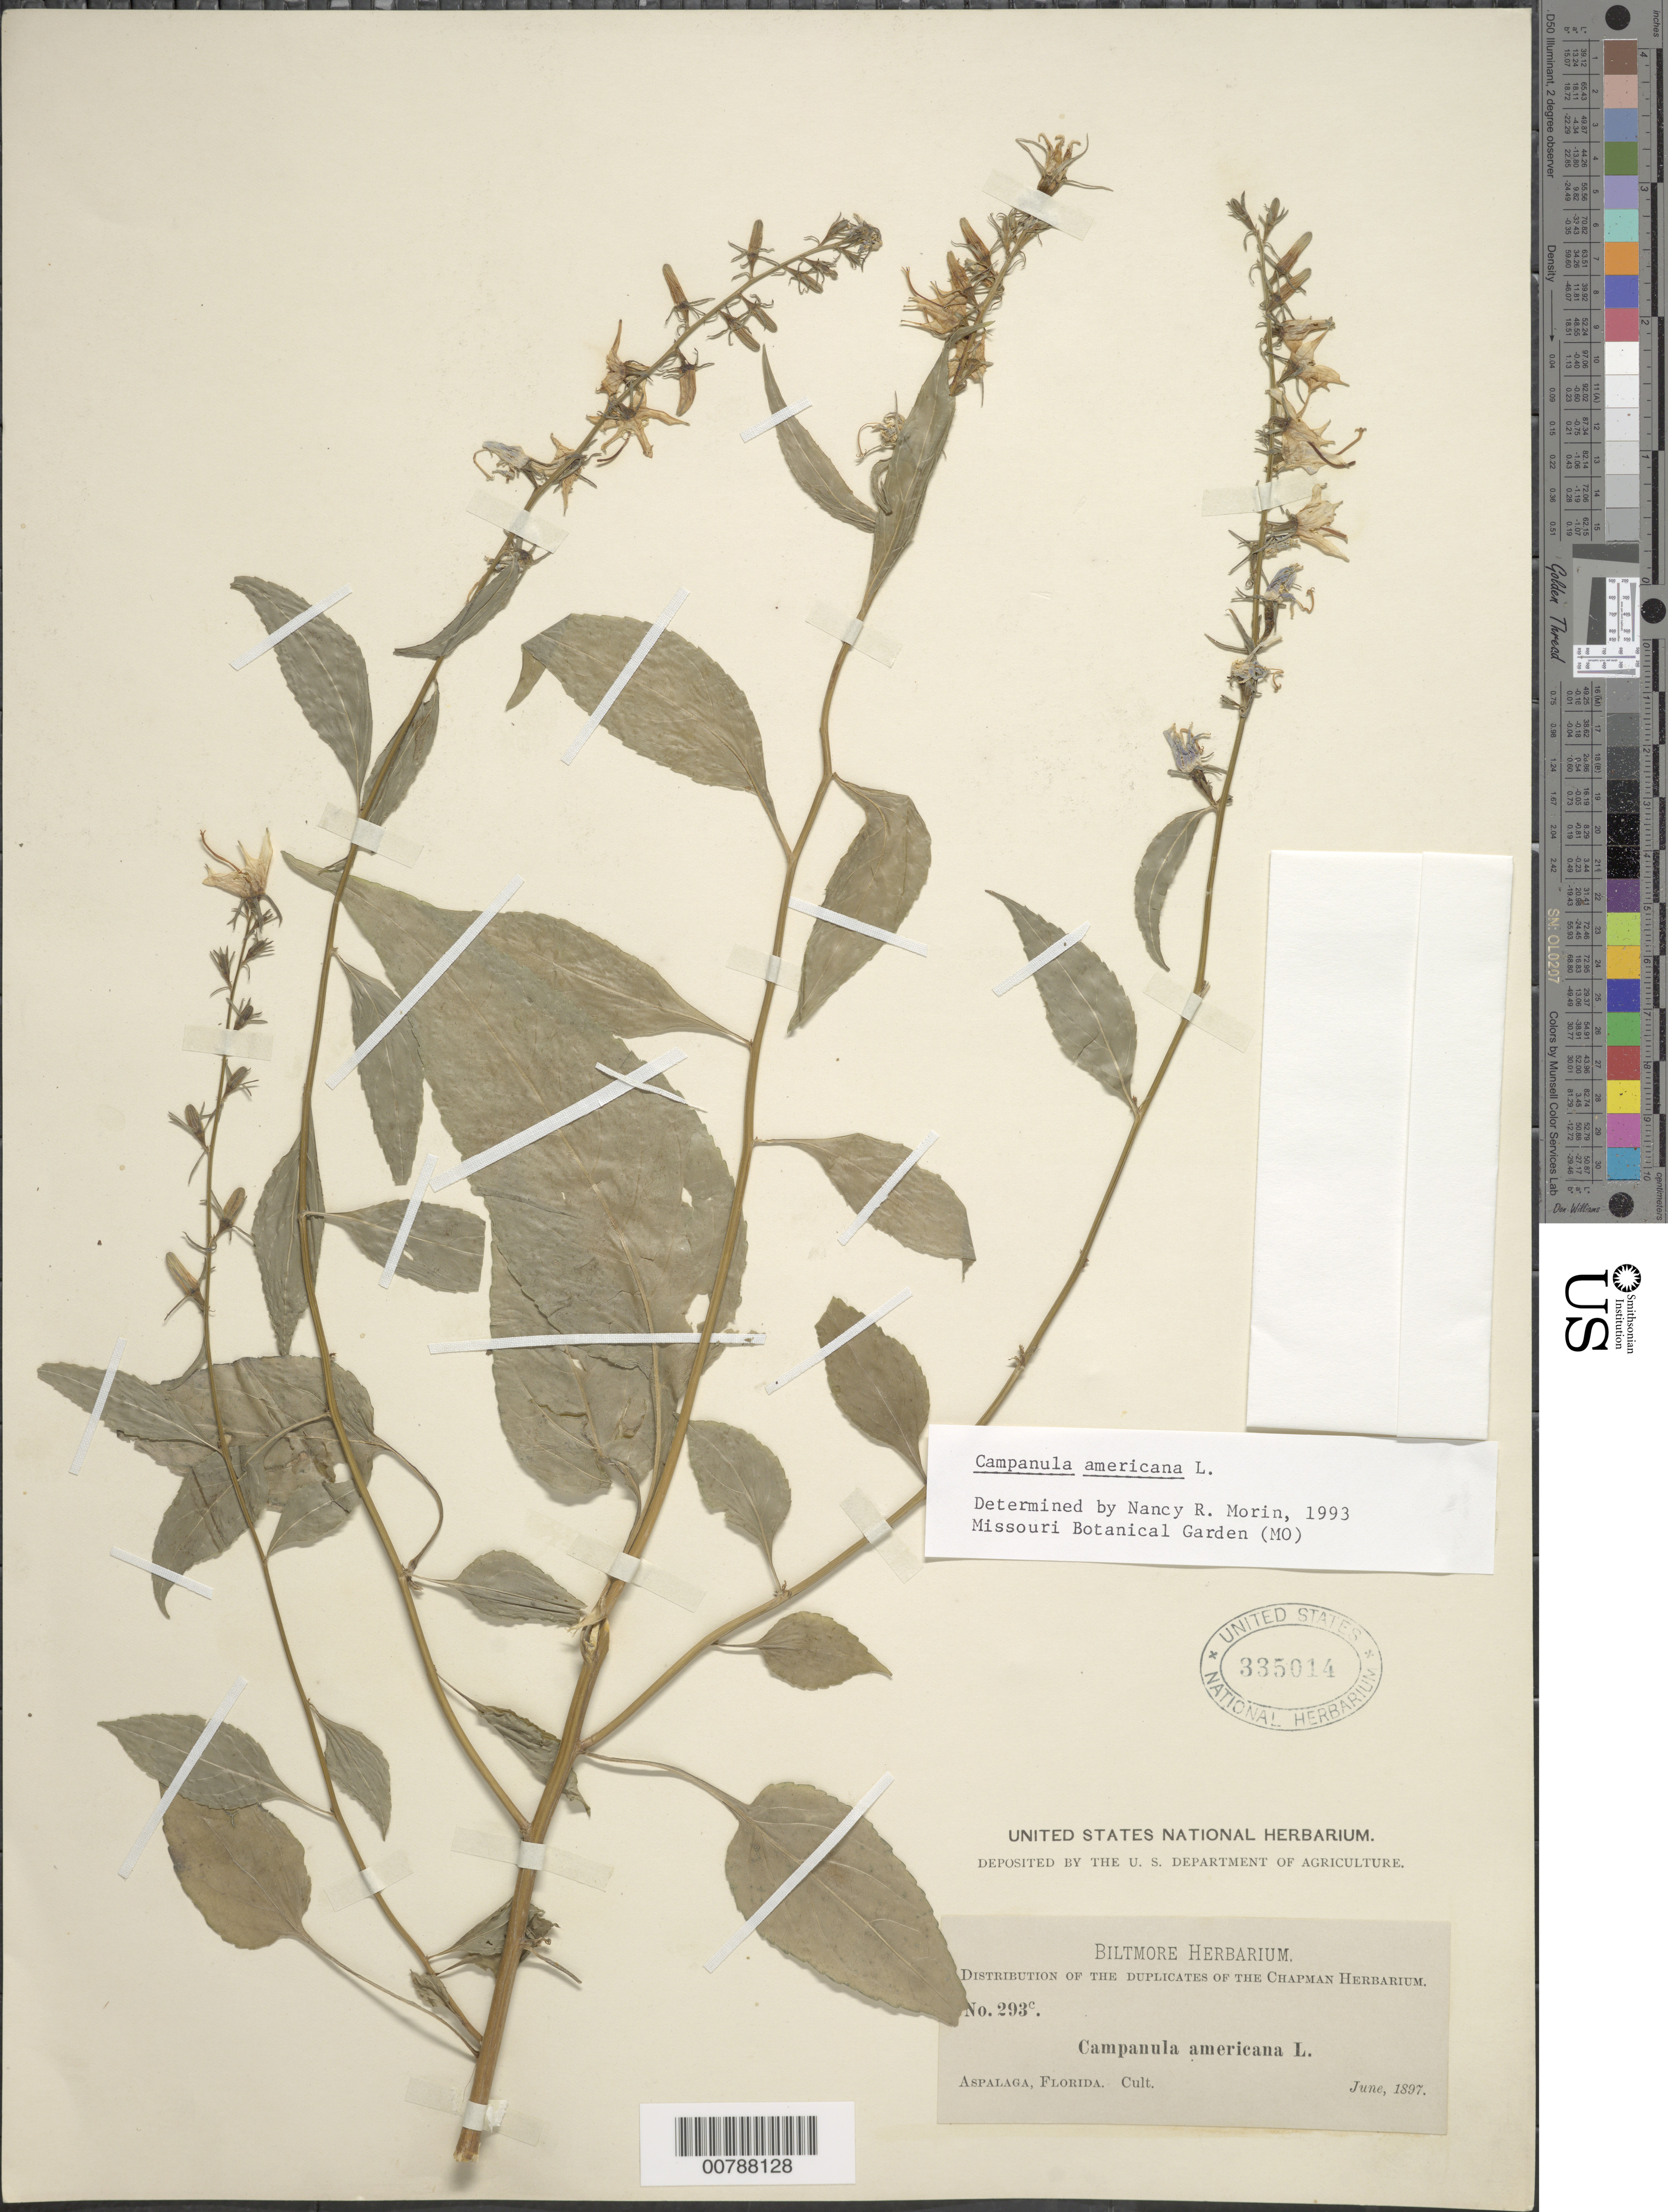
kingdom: Plantae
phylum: Tracheophyta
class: Magnoliopsida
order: Asterales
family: Campanulaceae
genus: Campanula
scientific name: Campanula americana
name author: L.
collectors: ex herb. Chapman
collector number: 293c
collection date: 1897-06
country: United States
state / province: Florida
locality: Aspalaga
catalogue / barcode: US 335014